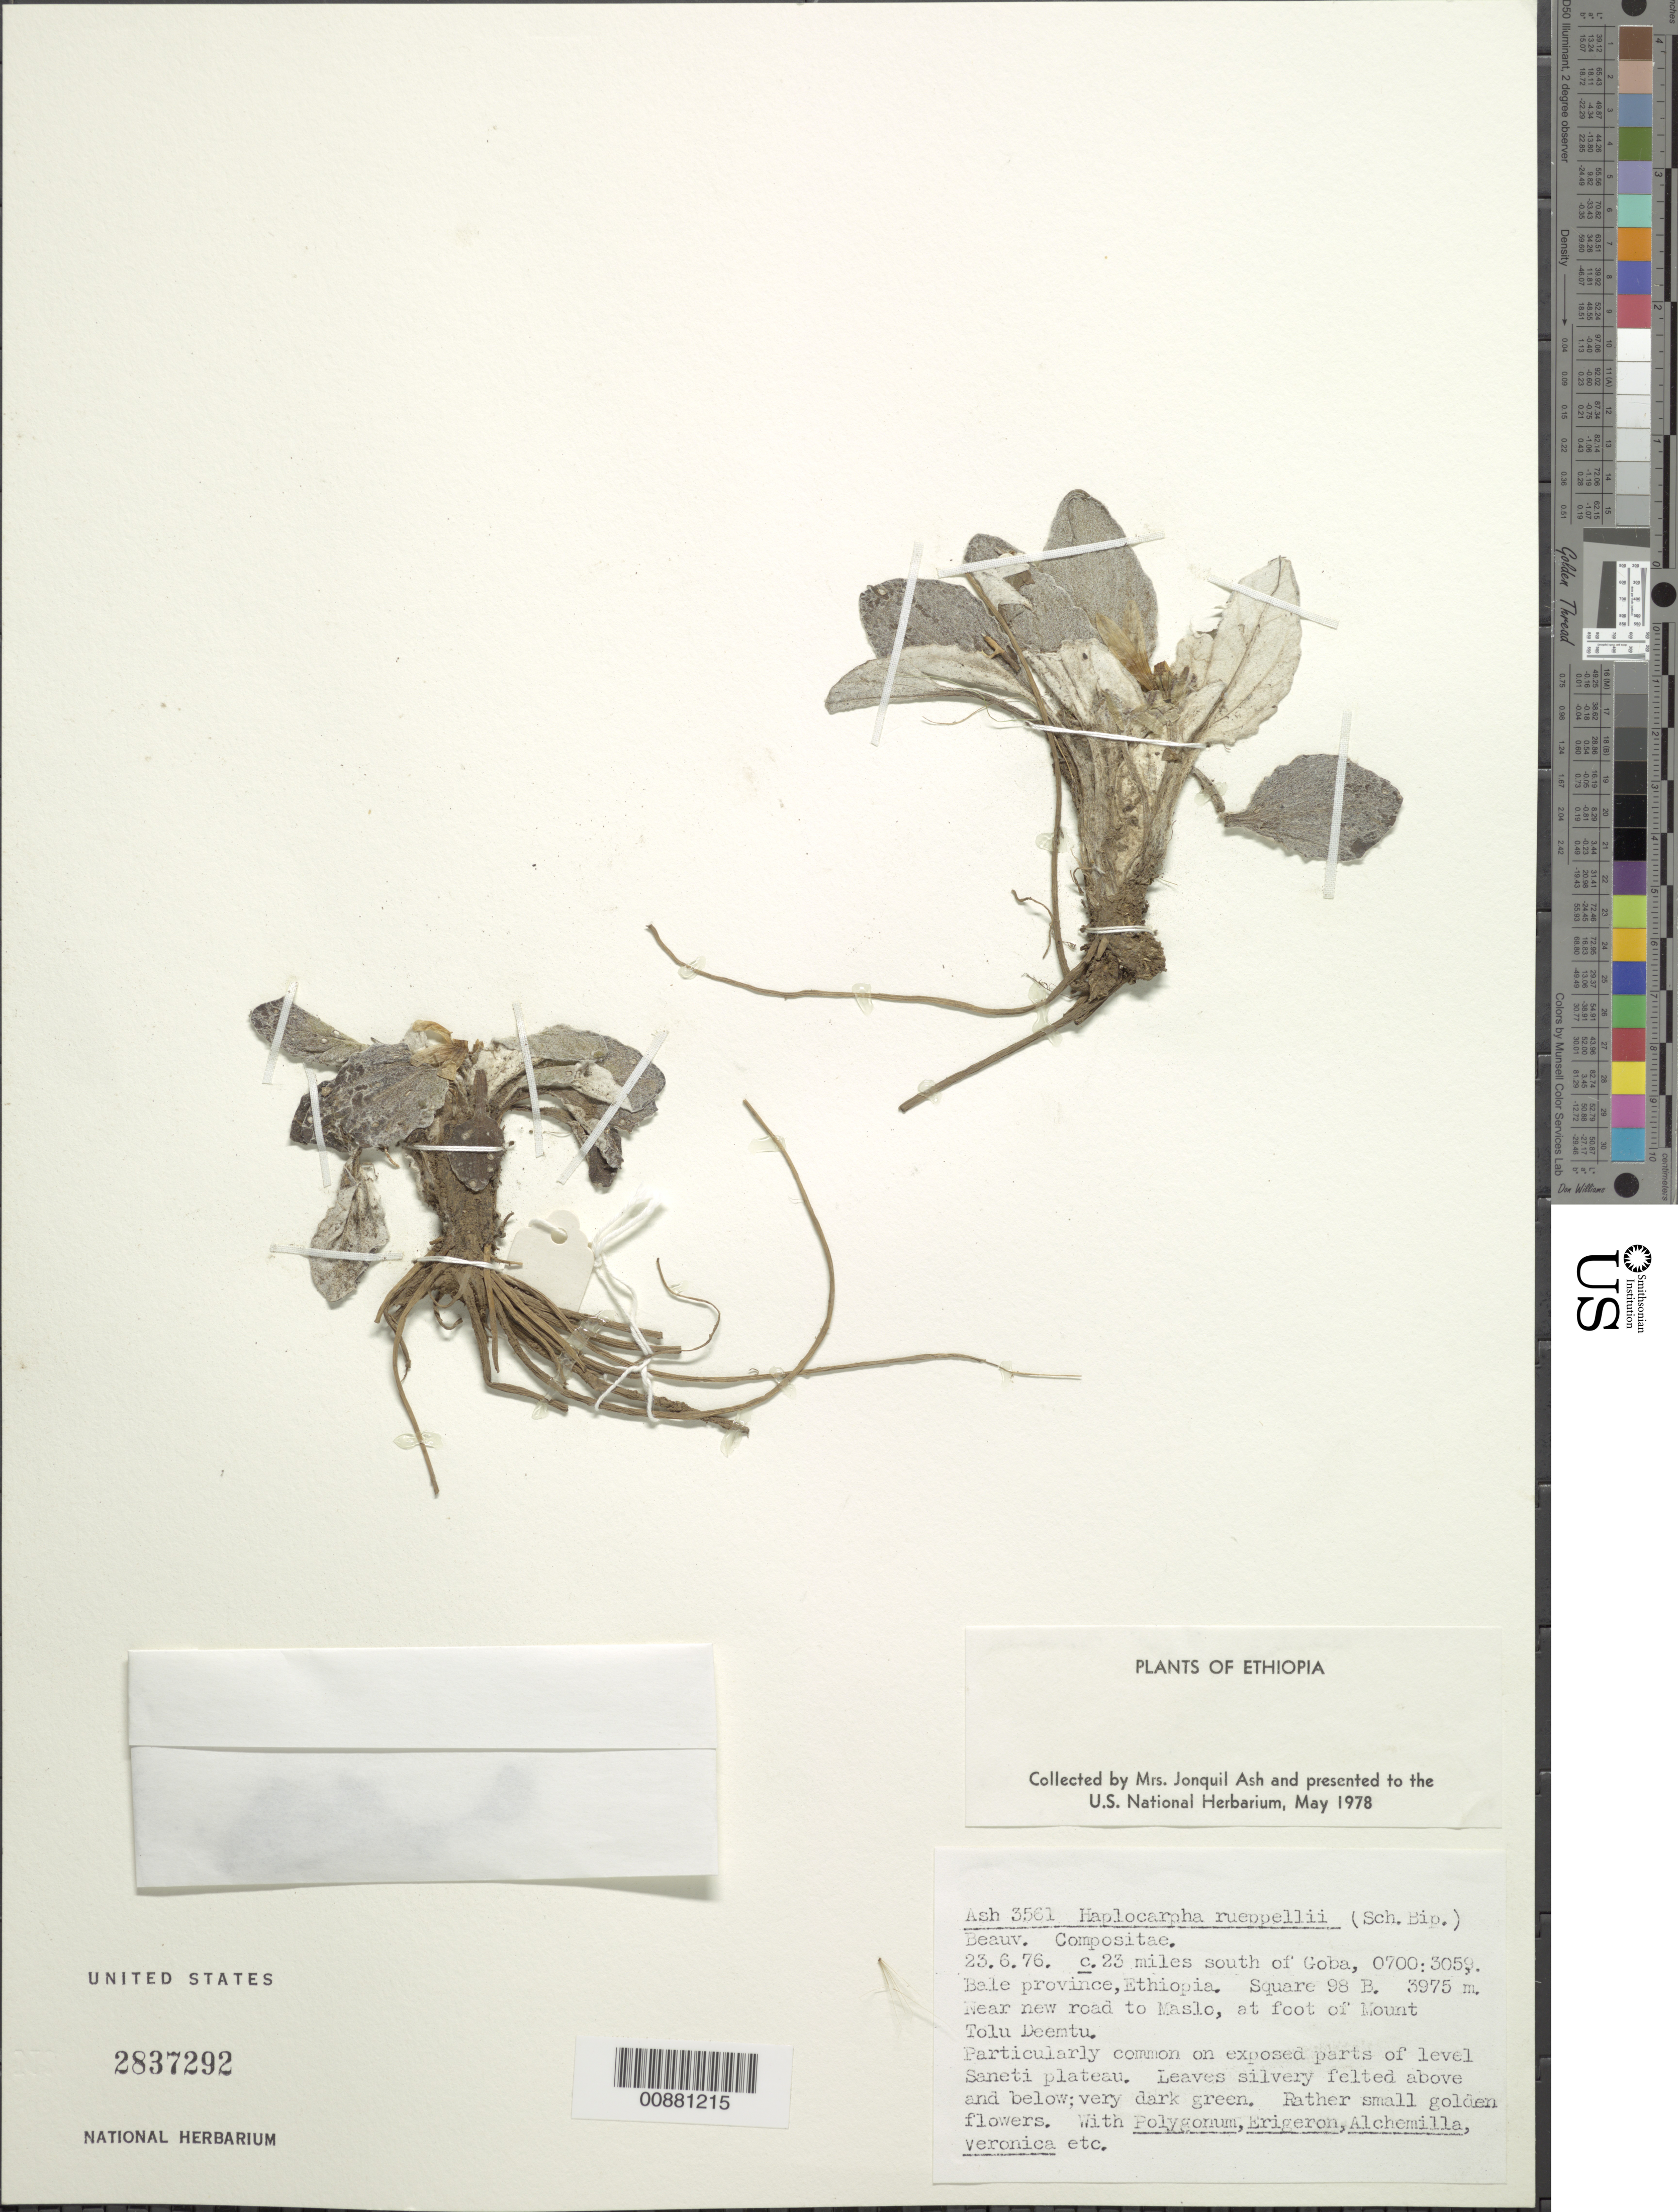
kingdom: Plantae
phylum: Tracheophyta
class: Magnoliopsida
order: Asterales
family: Asteraceae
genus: Haplocarpha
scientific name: Haplocarpha rueppelii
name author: (Sch. Bip.) Beauverd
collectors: J. Ash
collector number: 3561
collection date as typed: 23 June 1976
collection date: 1976-06-23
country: Ethiopia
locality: Prov. Bale; 23 miles south of Goba; Square 98B, near new road to Maslo, at foot of Mount Tolu Deemtu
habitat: Exposed parts of level Saneti plateau; with Polygonum, Erigeron, Alchemilla, Veronica, etc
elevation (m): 3975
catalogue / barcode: US 2837292